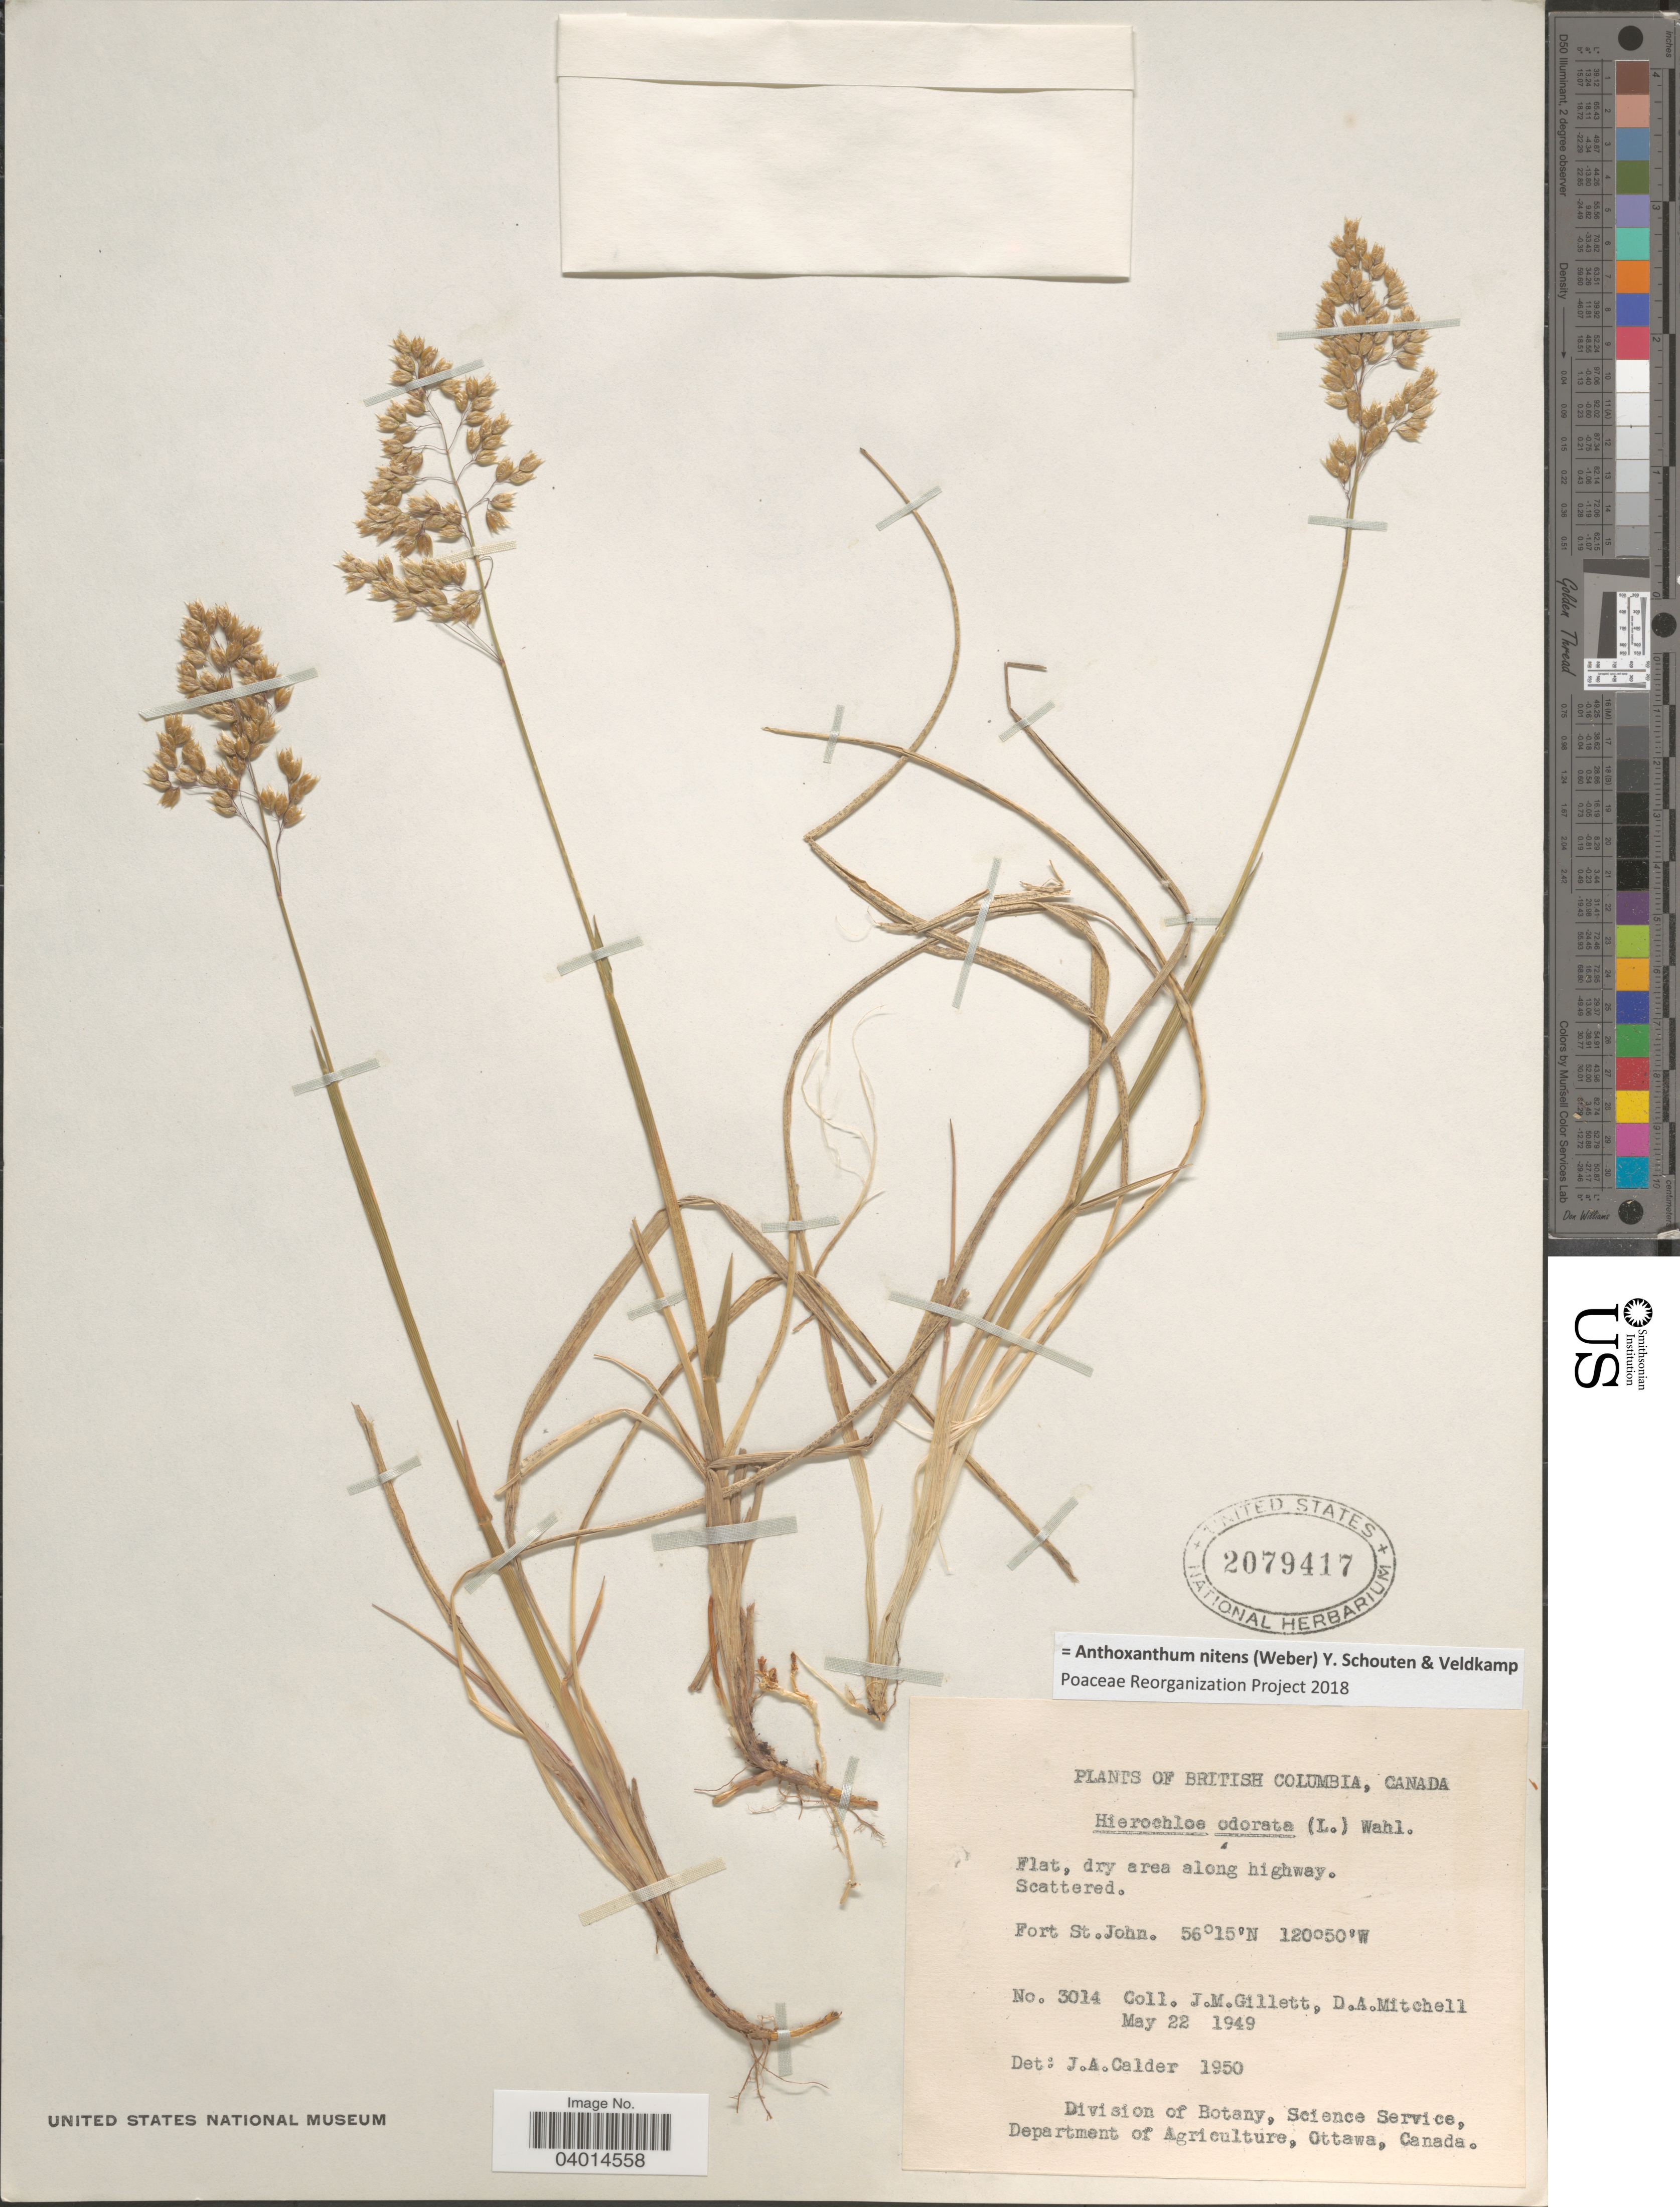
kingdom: Plantae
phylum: Tracheophyta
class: Liliopsida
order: Poales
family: Poaceae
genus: Anthoxanthum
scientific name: Anthoxanthum nitens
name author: (G.H. Weber) R.T.A. Schouten & Veldkamp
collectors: J. M. Gillett & D. Mitchell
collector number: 3014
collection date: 1949-05-22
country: Canada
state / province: British Columbia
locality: Fort St. John.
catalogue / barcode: US 2079417